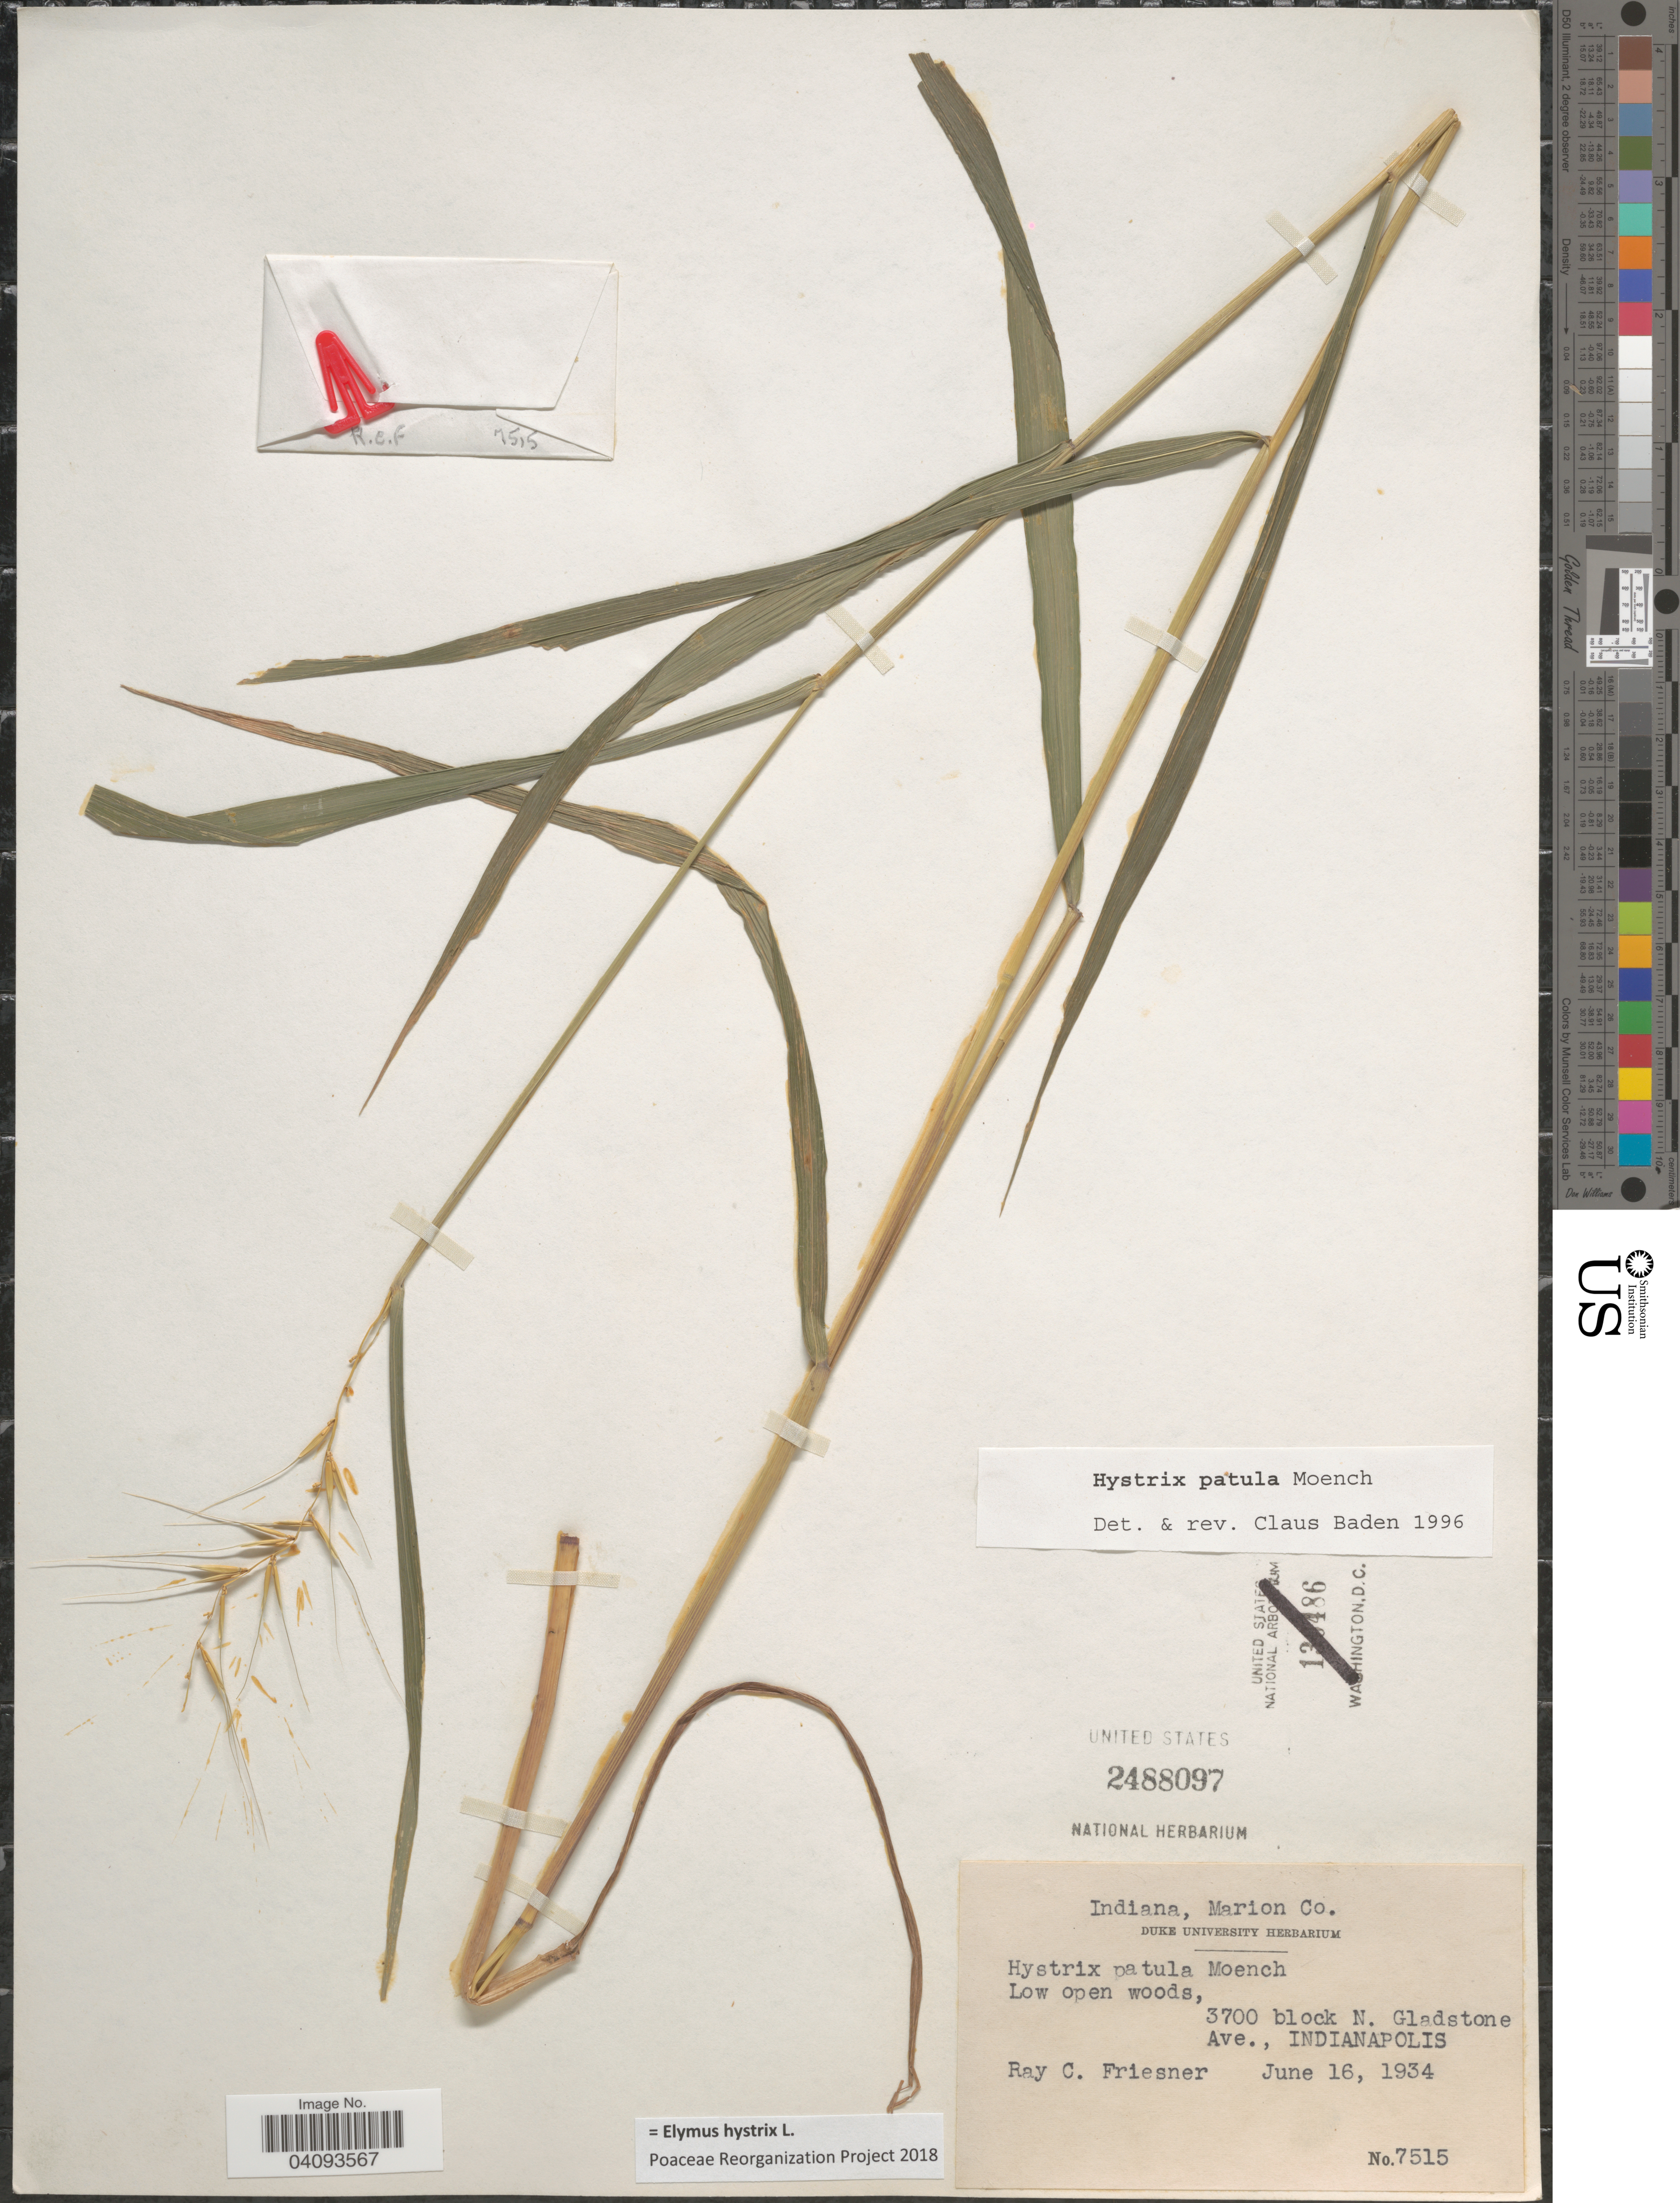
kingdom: Plantae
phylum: Tracheophyta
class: Liliopsida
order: Poales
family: Poaceae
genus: Elymus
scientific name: Elymus hystrix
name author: L.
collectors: R. Friesner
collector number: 7515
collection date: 1934-06-16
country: United States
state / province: Indiana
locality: Marion Co. Low open woods, 3700 block N, Gladstone Ave., Indianapolis.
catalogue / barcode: US 2488097